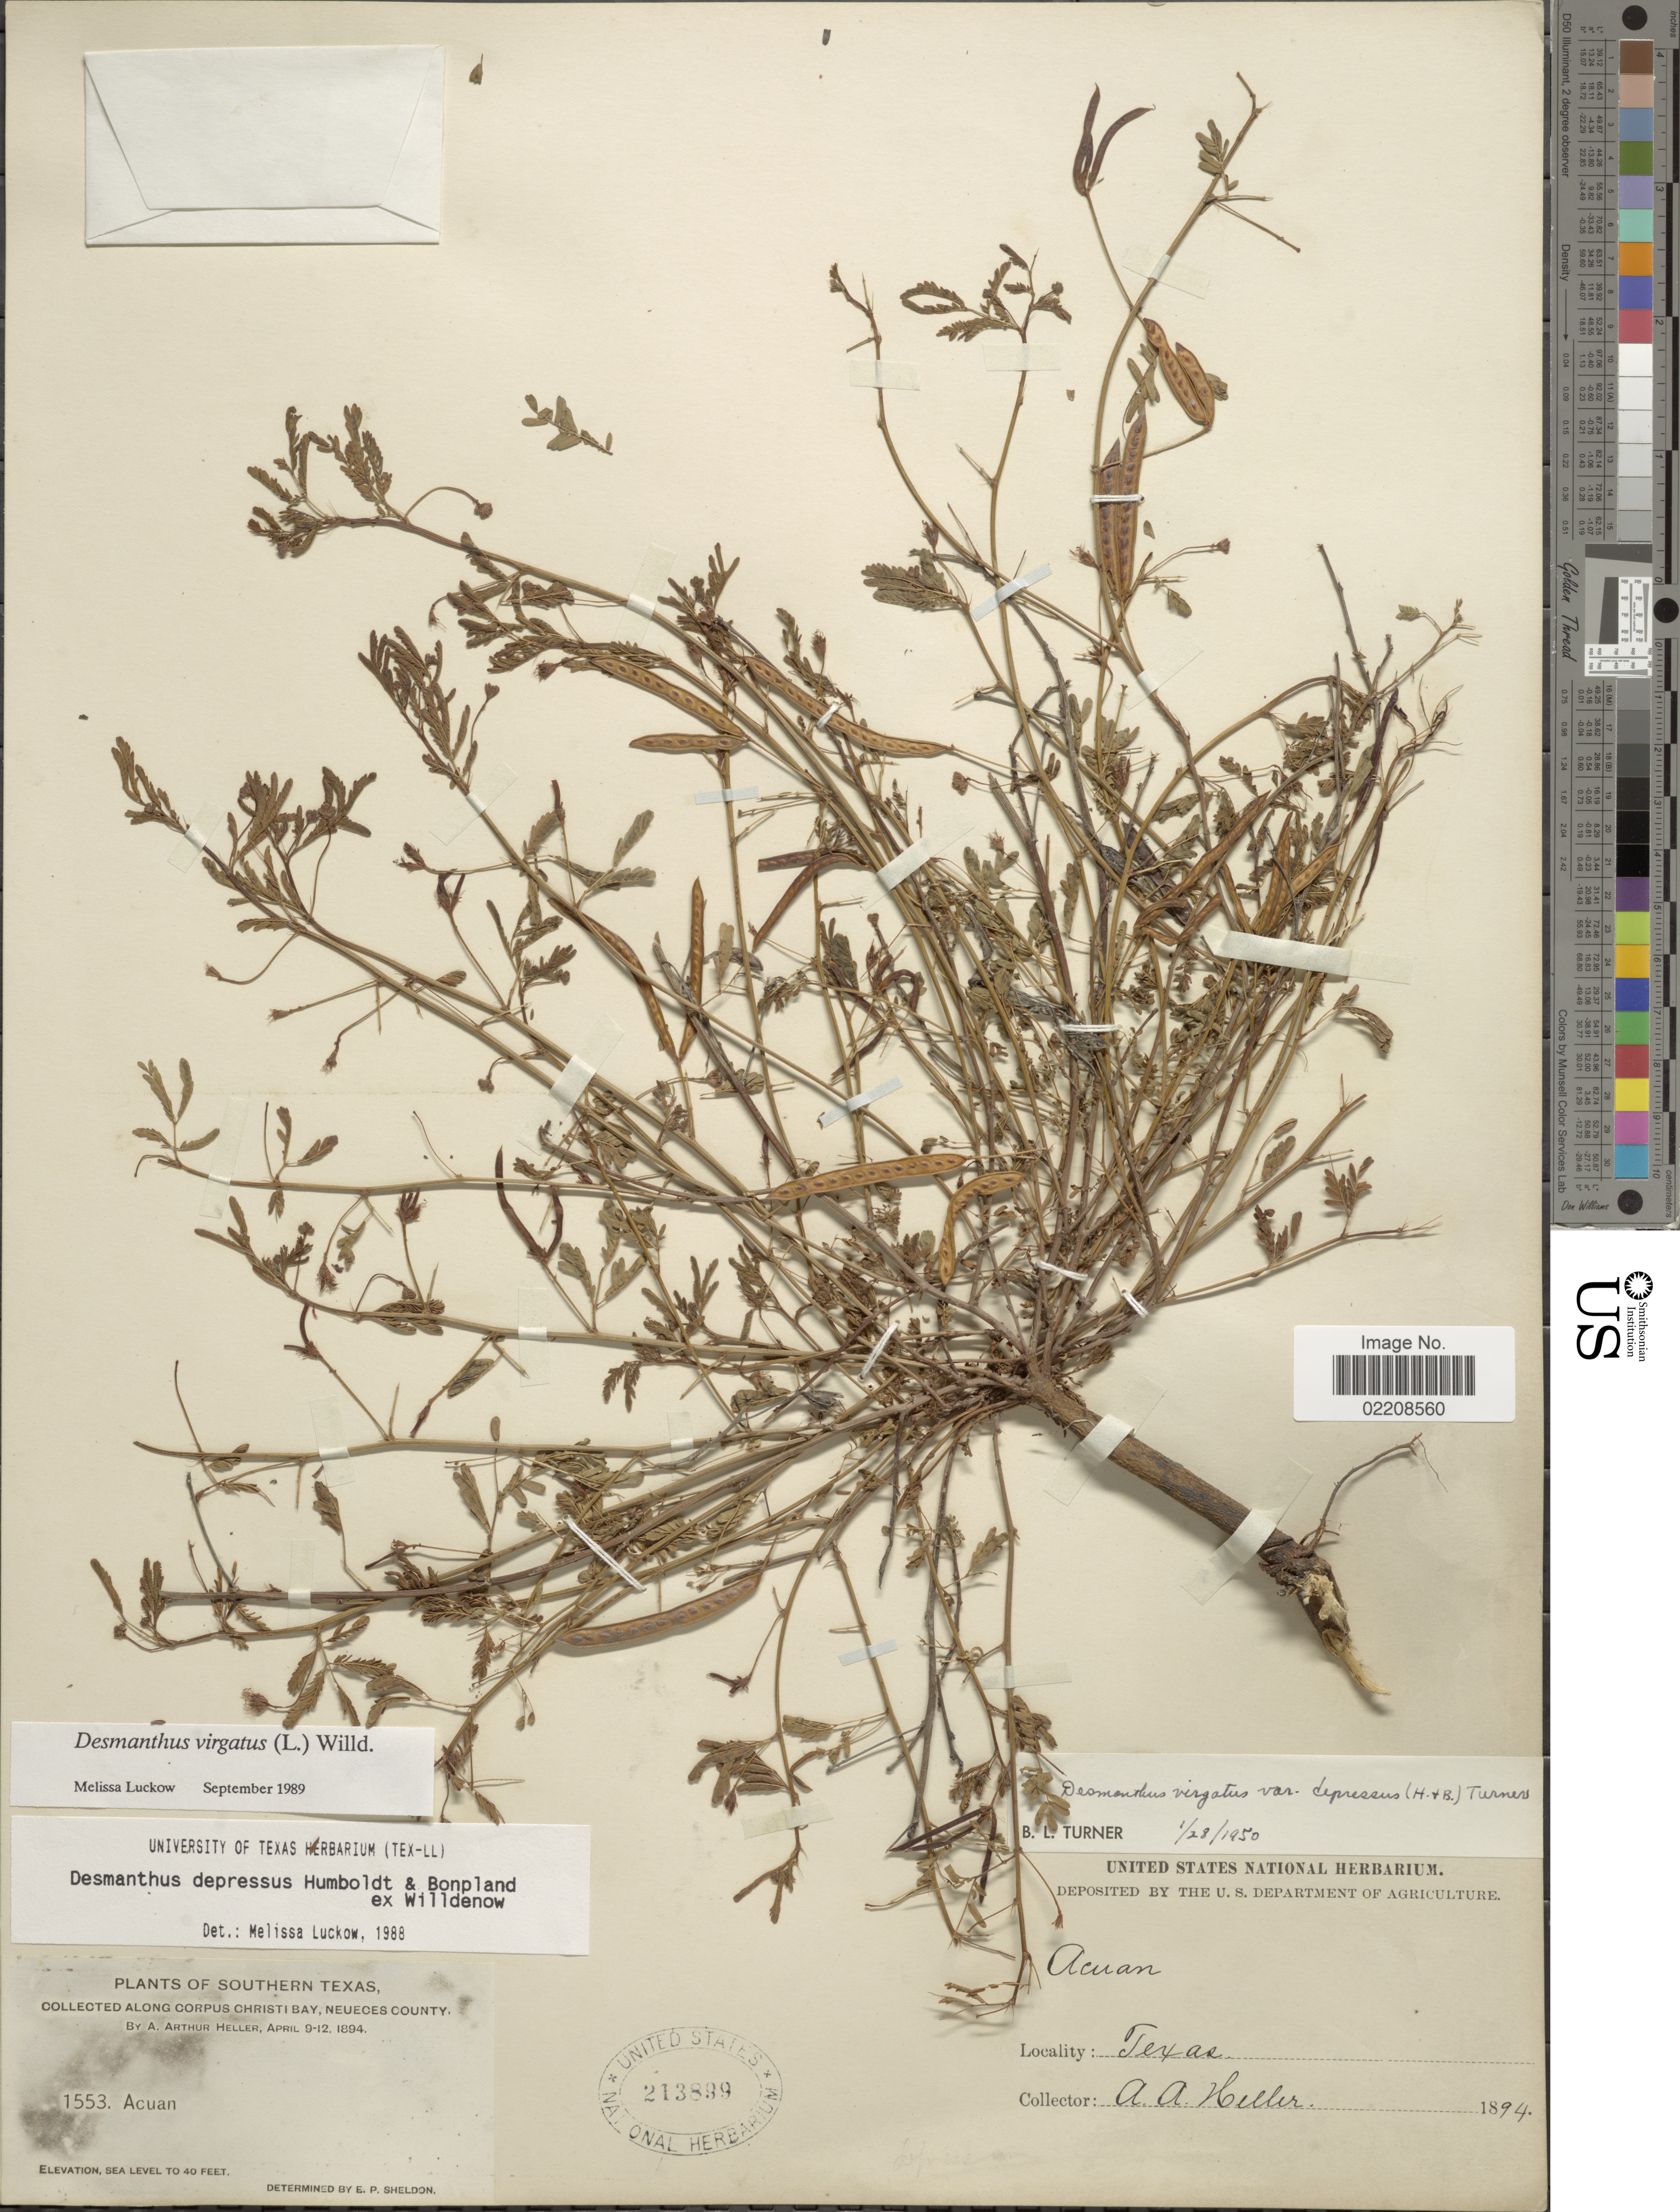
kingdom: Plantae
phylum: Tracheophyta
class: Magnoliopsida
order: Fabales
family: Fabaceae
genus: Desmanthus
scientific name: Desmanthus virgatus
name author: (L.) Willd.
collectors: A. A. Heller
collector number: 1553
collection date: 1894-04-09/1894-04-12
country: United States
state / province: Texas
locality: Southern Texas. Along Corpus Christi Bay, Neueces County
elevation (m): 0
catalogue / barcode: US 213899